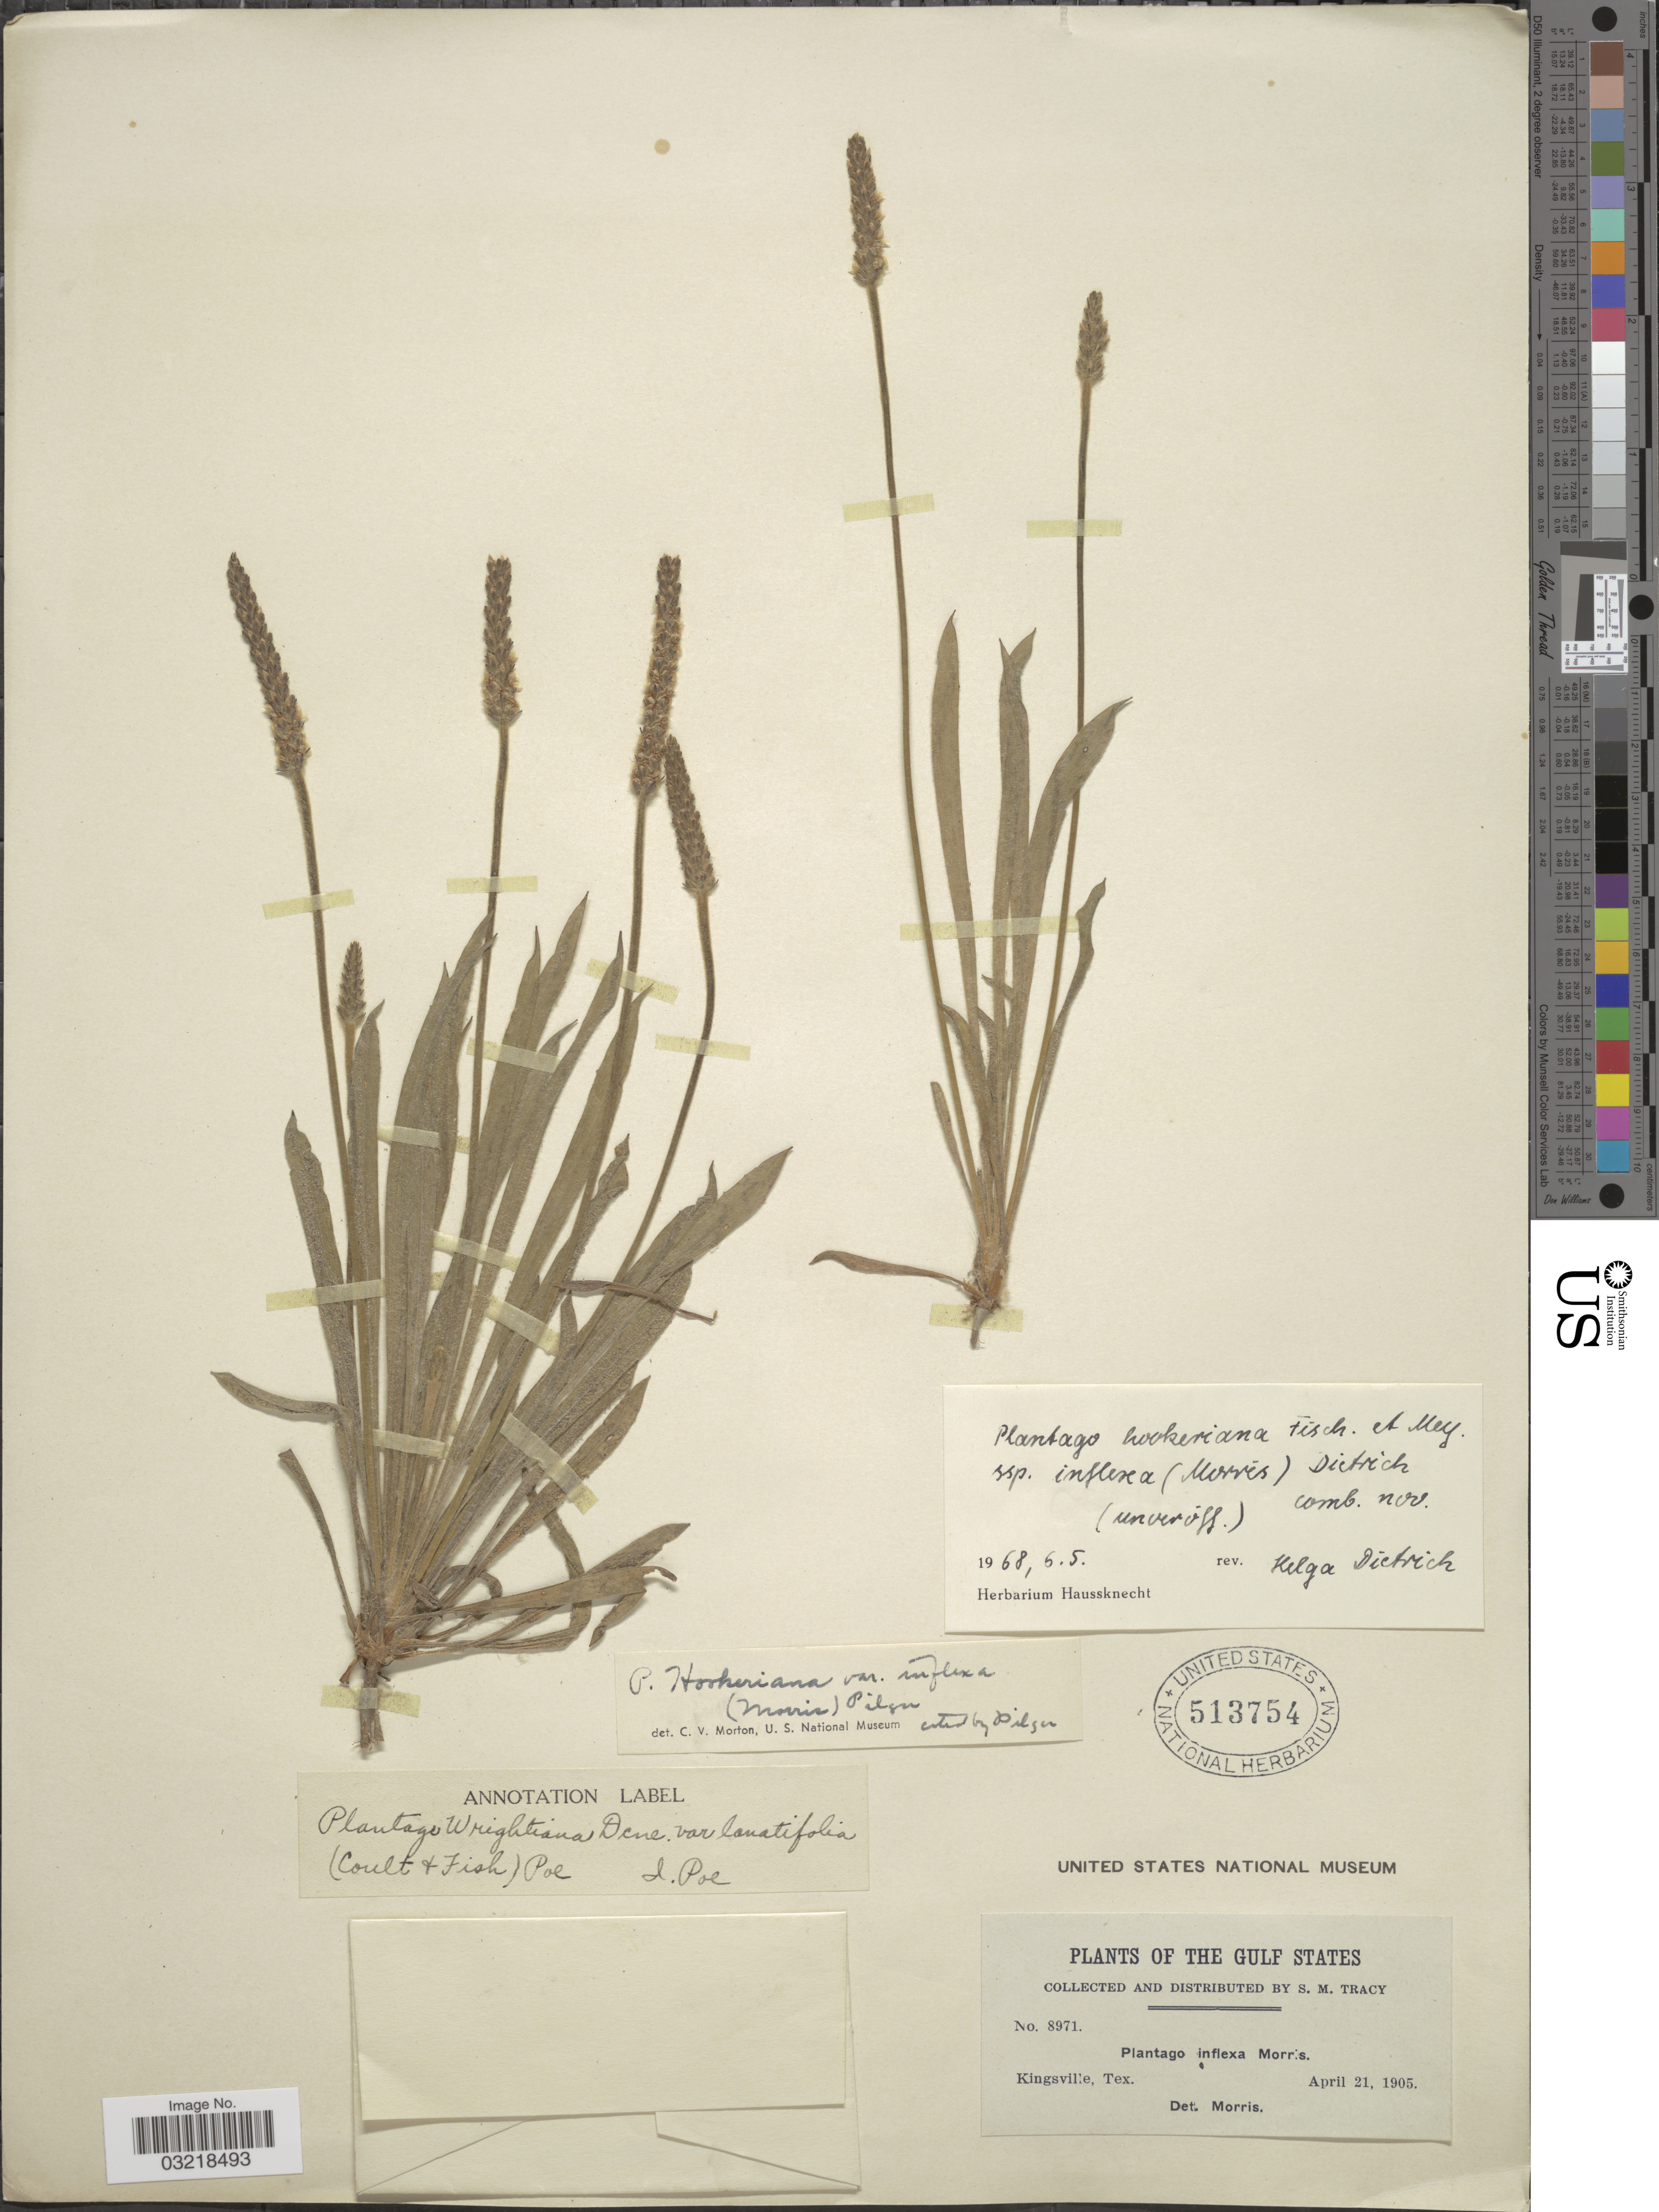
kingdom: Plantae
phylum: Tracheophyta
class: Magnoliopsida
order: Lamiales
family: Plantaginaceae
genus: Plantago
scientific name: Plantago hookeriana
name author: Fisch. & C.A. Mey.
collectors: S. M. Tracy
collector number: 8971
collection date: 1905-04-21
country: United States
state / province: Texas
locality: Gulf States. Kingsville.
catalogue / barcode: US 513754